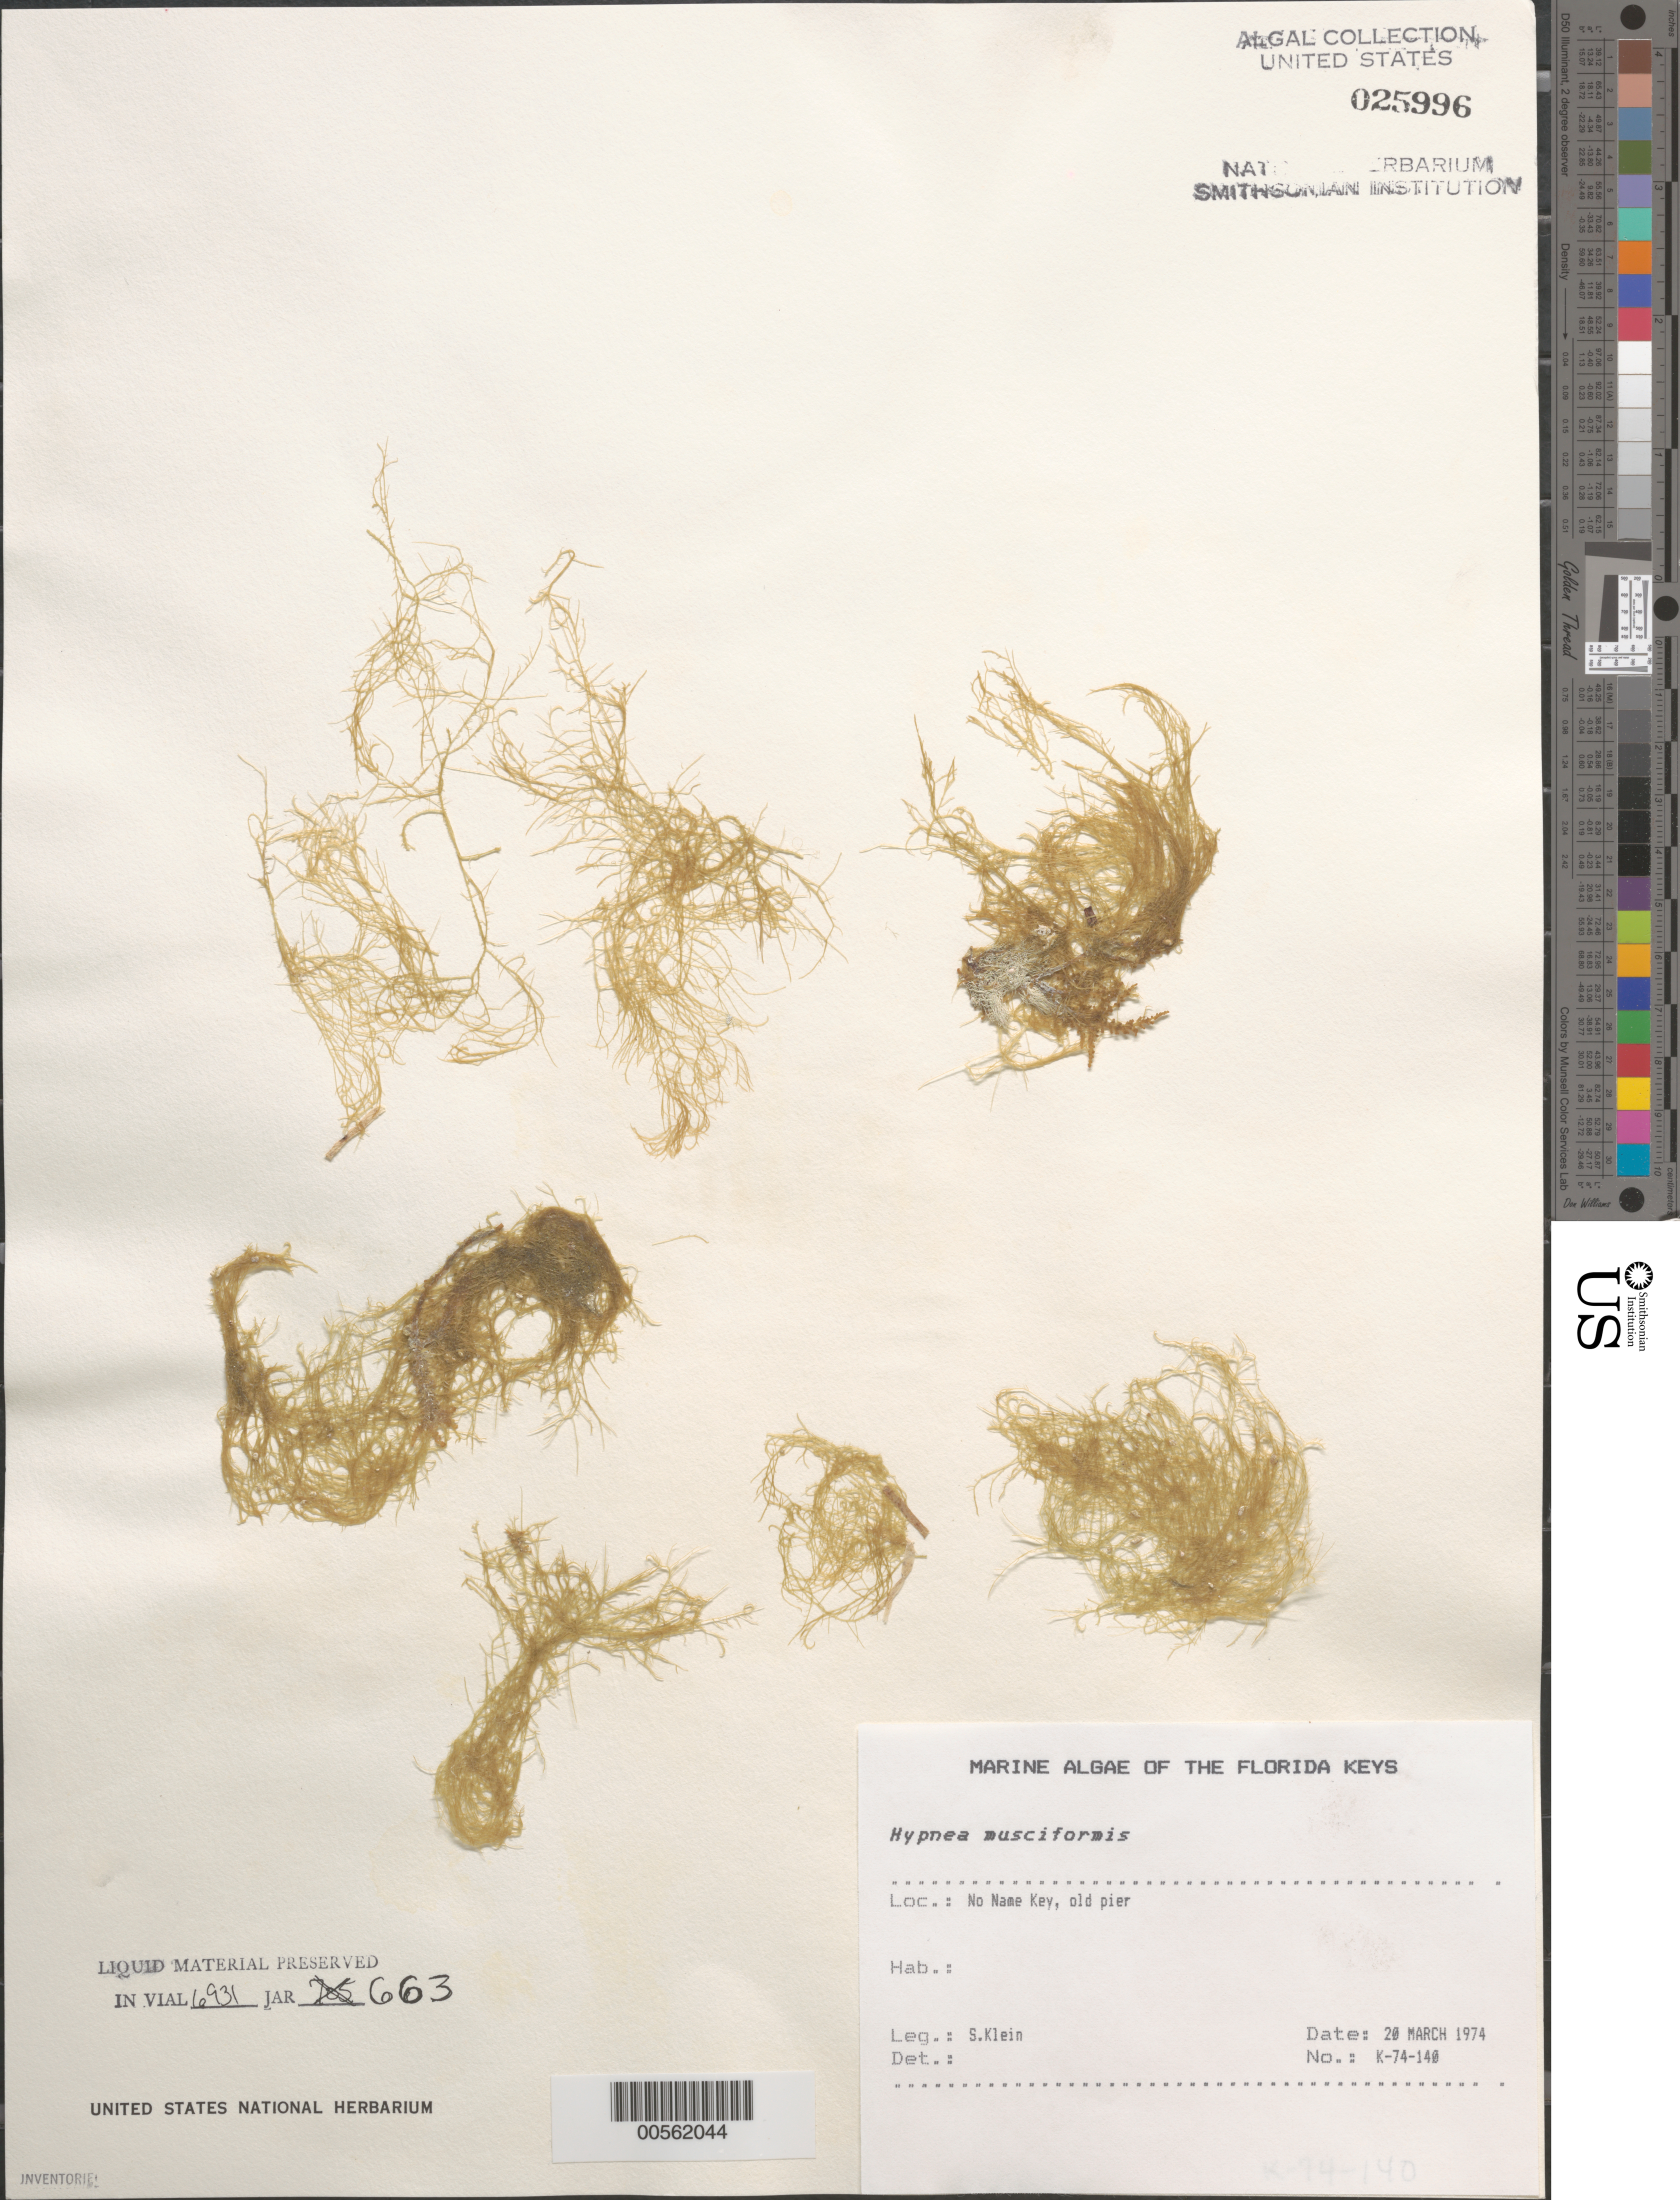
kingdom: Plantae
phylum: Rhodophyta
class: Florideophyceae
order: Gigartinales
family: Cystocloniaceae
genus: Hypnea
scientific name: Hypnea musciformis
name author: (Wulfen) J.V.Lamouroux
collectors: S. Klein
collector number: K-74-140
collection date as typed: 20 Mar 1974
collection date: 1974-03-20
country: United States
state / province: Florida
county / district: Monroe County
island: No Name Key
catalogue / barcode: US 25996